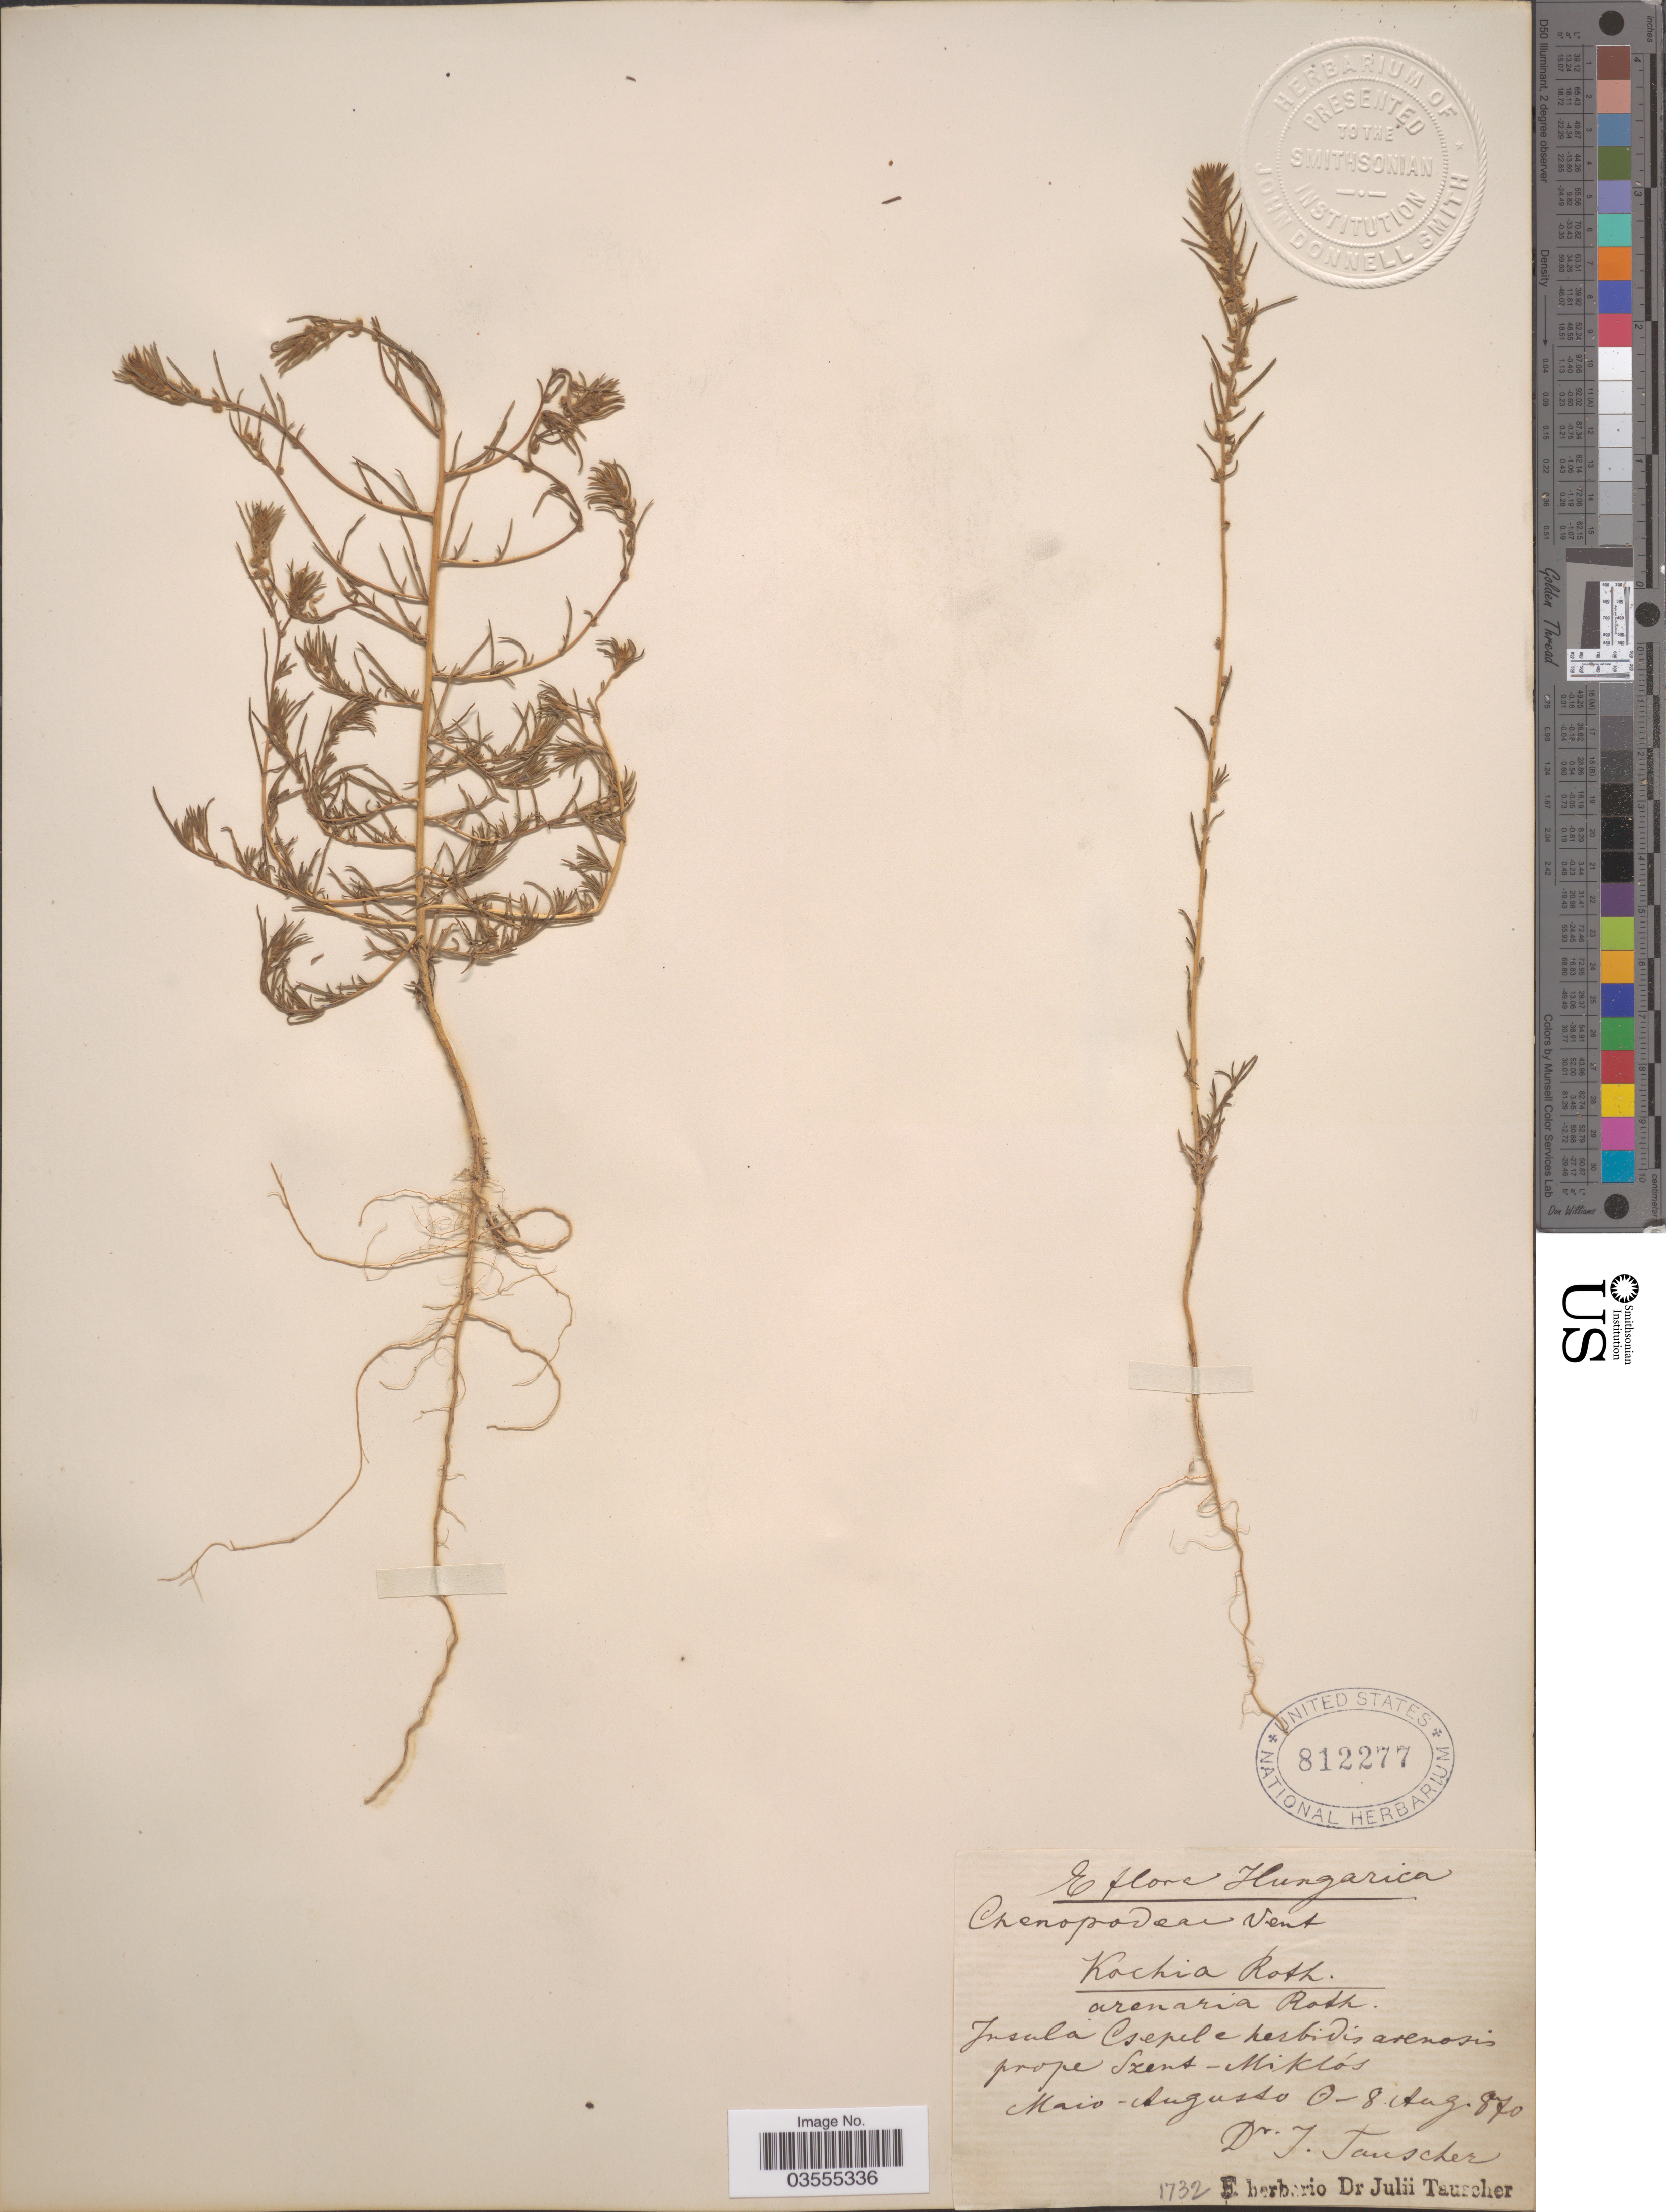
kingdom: Plantae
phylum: Tracheophyta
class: Magnoliopsida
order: Caryophyllales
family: Amaranthaceae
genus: Bassia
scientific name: Bassia laniflora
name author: (S.G. Gmel.) A.J. Scott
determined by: Strong, Mark T., (BOT), Smithsonian Institution - National Museum of Natural History (UNITED STATES)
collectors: J. Tauscher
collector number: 1732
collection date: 1870-05/1870-08-08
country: Hungary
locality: Insula Csepele herbidis arenosis prope Szent-Miklós.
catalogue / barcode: US 812277